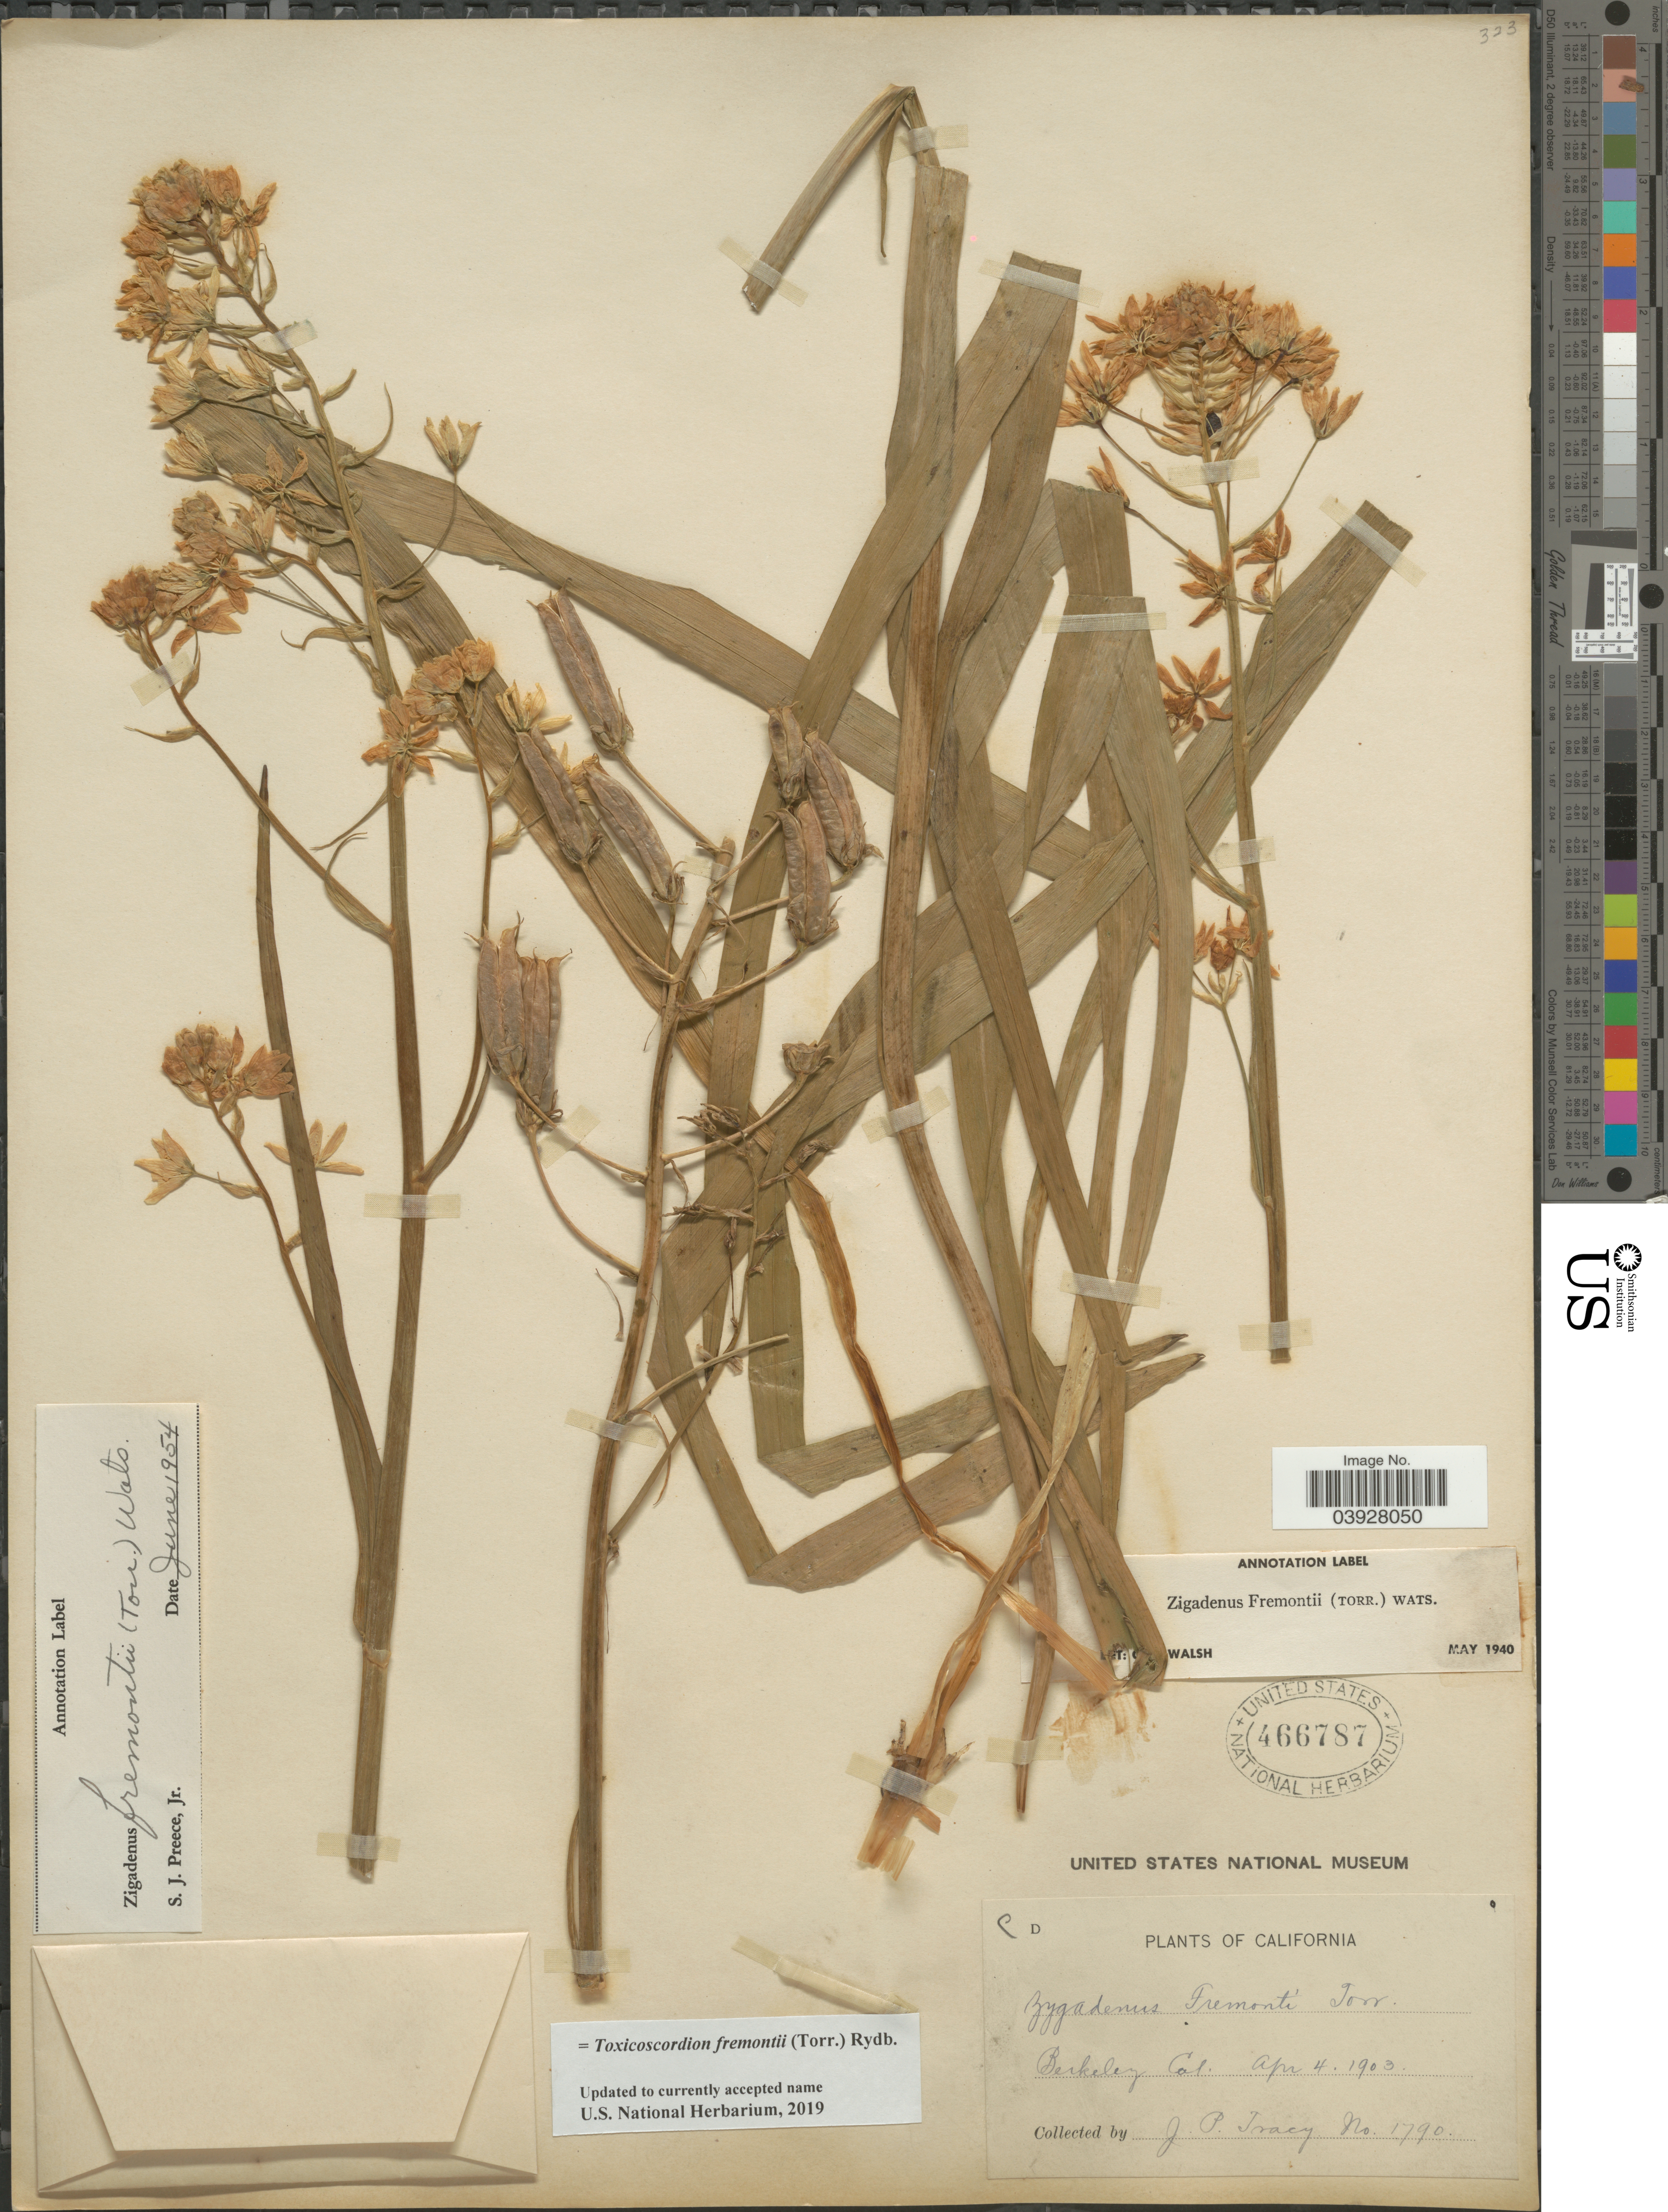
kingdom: Plantae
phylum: Tracheophyta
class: Liliopsida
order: Liliales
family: Melanthiaceae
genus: Toxicoscordion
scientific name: Toxicoscordion fremontii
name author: (Torr.) Rydb.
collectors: J. Tracy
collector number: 1790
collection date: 1903-04-04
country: United States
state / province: California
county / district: Alameda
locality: Berkeley.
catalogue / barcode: US 466787